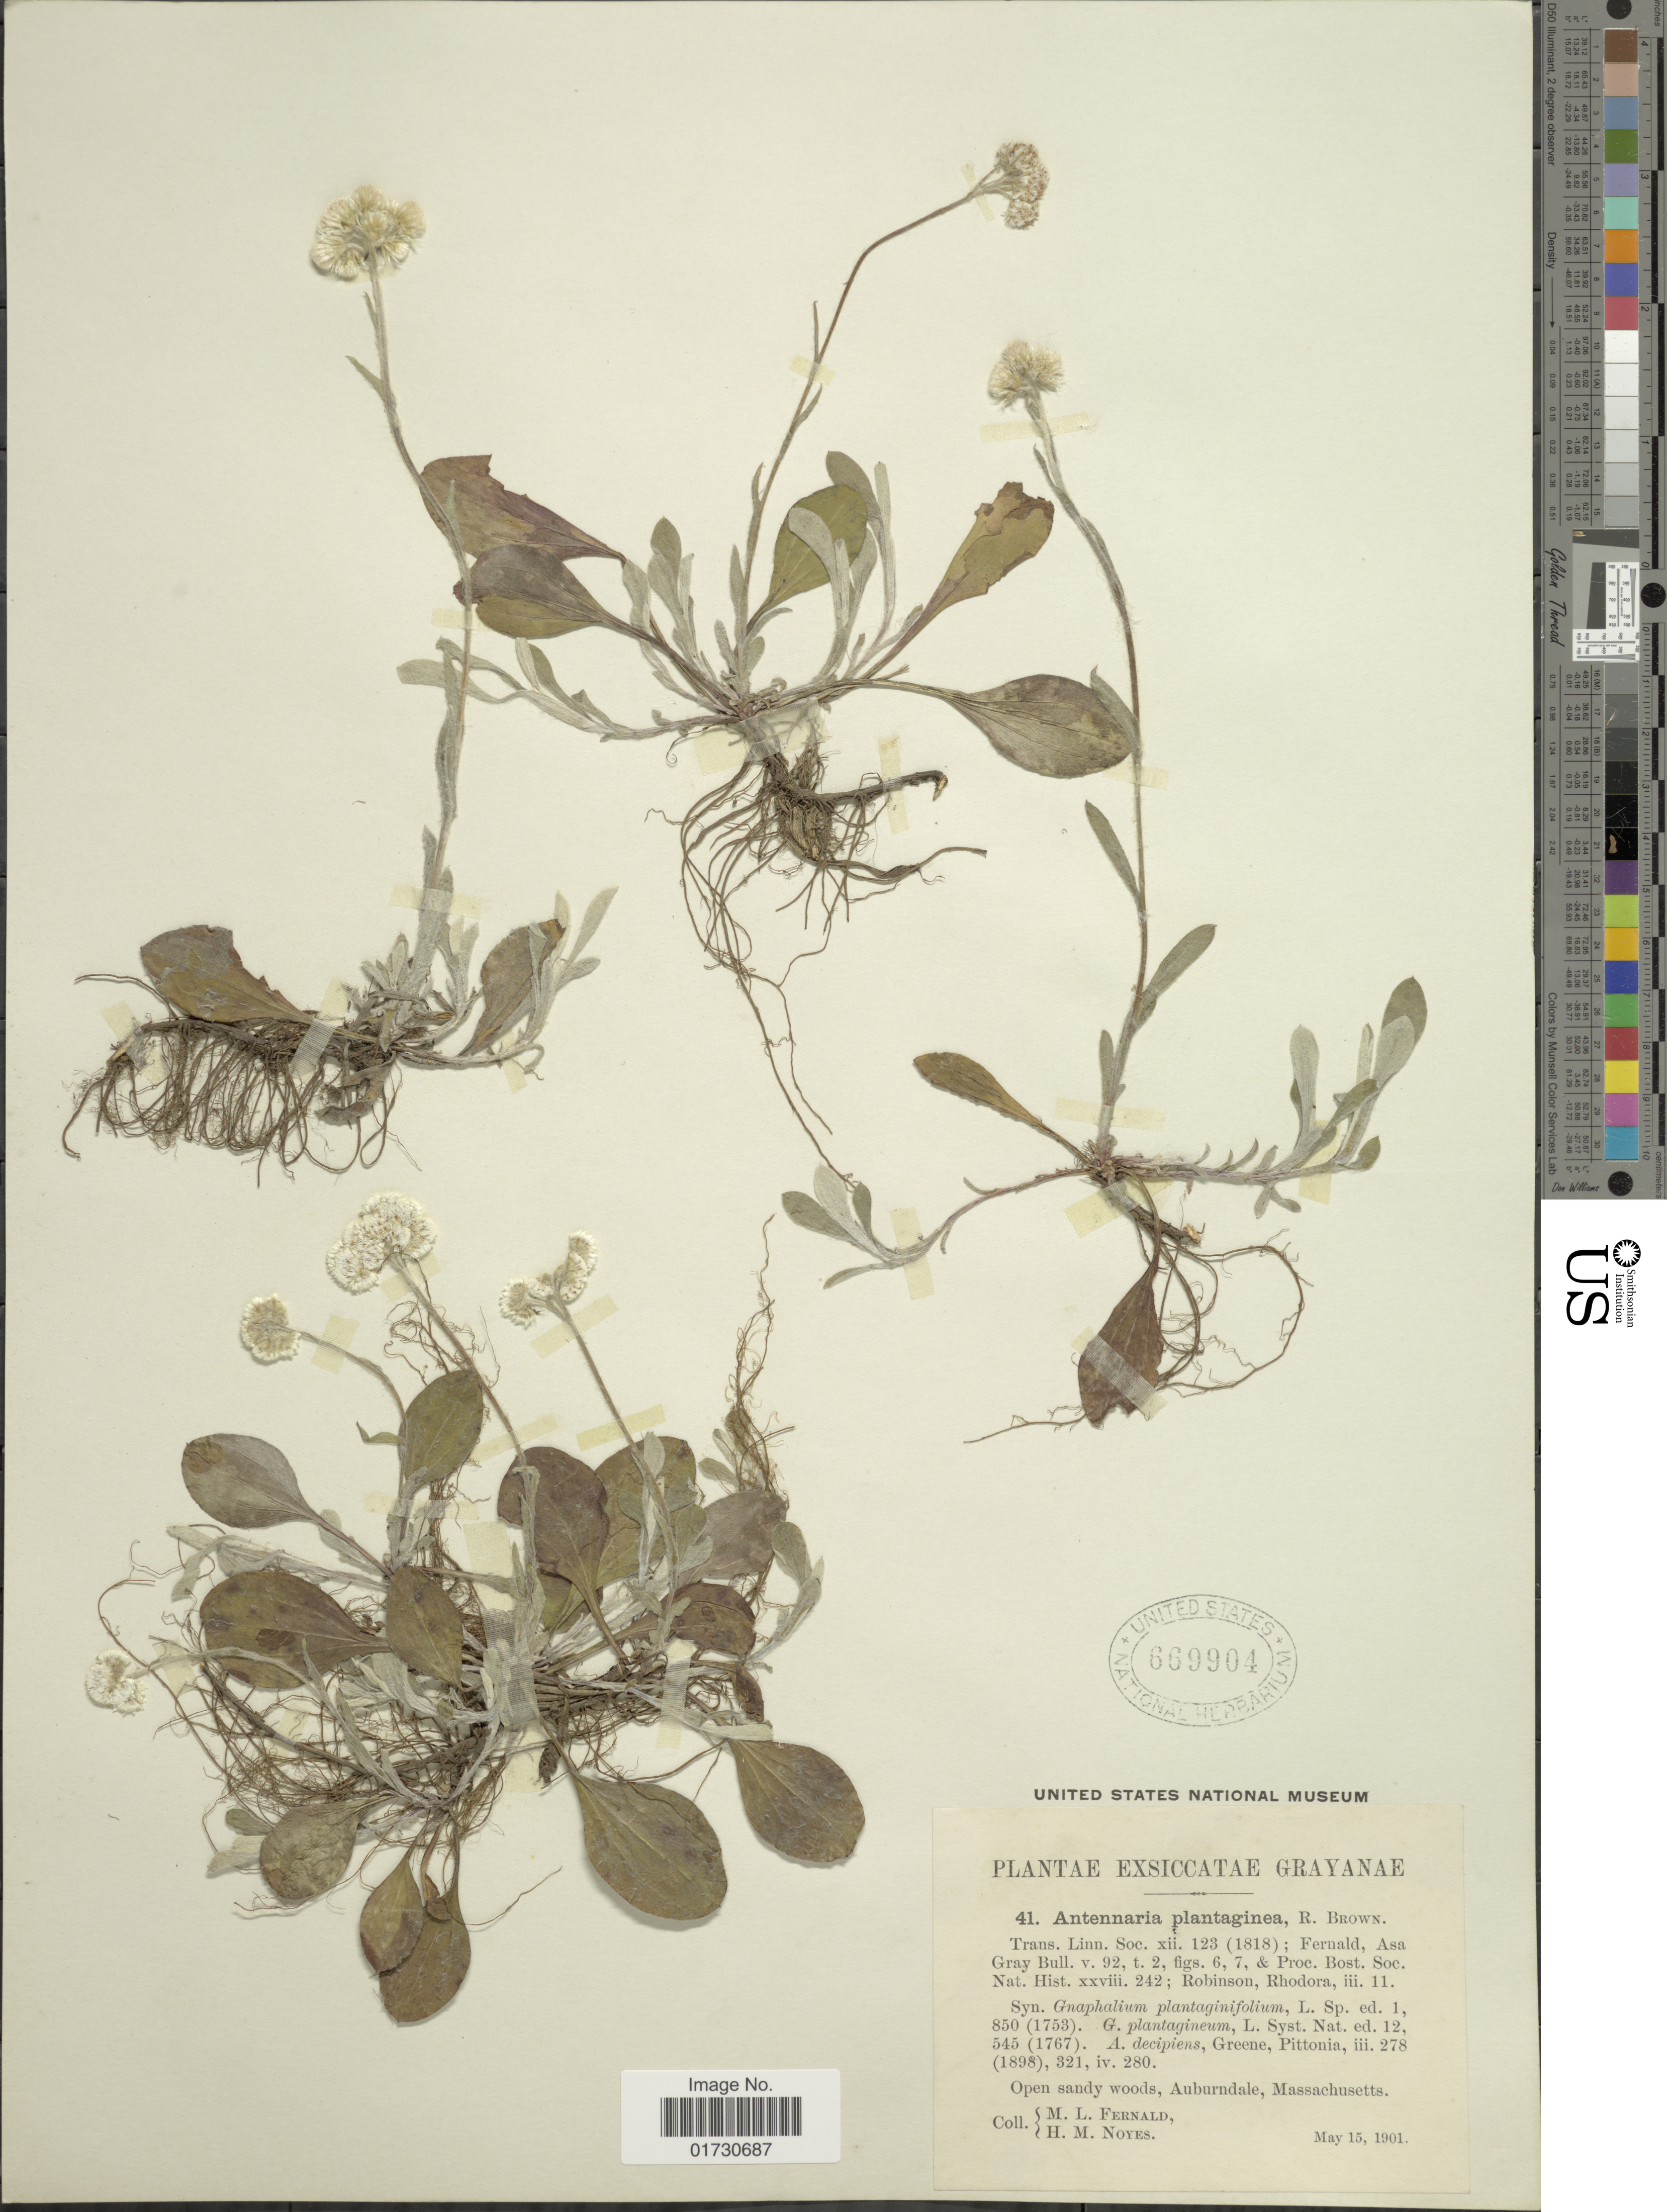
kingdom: Plantae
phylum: Tracheophyta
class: Magnoliopsida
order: Asterales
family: Asteraceae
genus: Antennaria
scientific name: Antennaria decipiens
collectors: M. L. Fernald & H. Noyes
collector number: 41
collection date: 1901-05-15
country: United States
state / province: Massachusetts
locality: Open sandy woods, Auburndale, Massachusetts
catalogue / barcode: US 669904